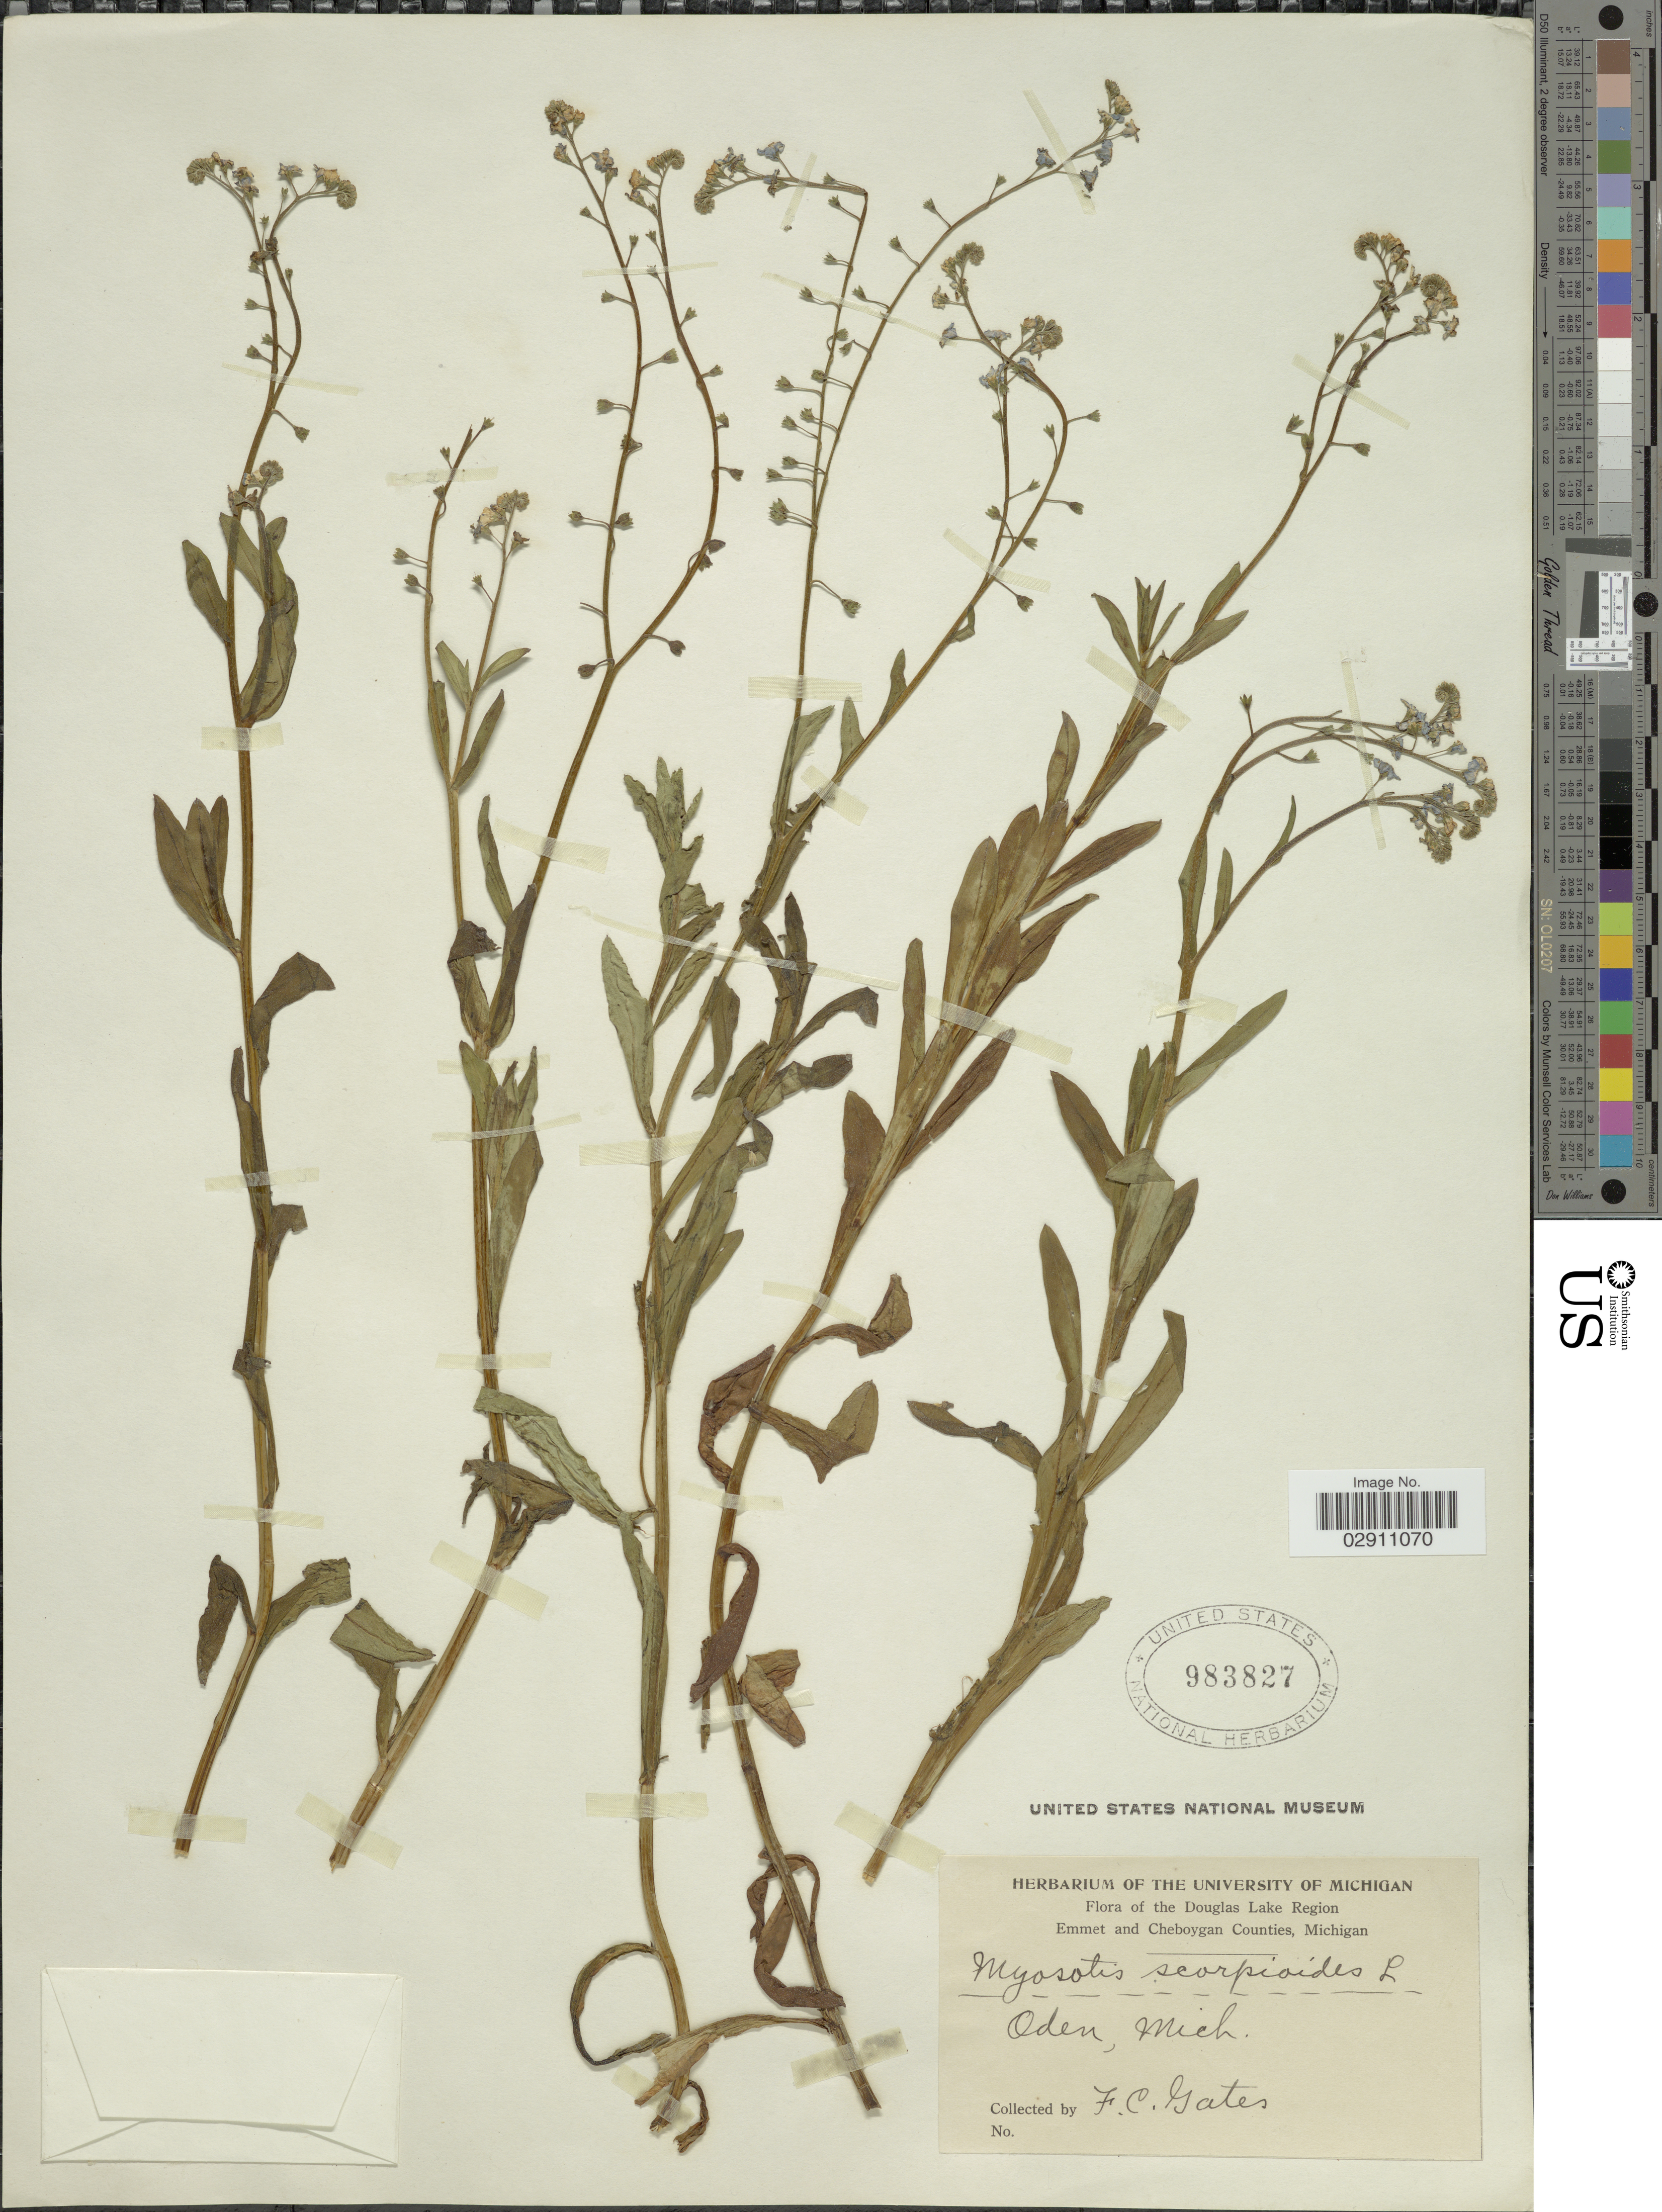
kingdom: Plantae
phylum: Tracheophyta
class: Magnoliopsida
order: Boraginales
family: Boraginaceae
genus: Myosotis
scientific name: Myosotis scorpioides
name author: L.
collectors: F. C. Gates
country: United States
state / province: Michigan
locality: Douglas Lake Region, Emmet and Cheboygan Counties, Oden.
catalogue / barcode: US 983827